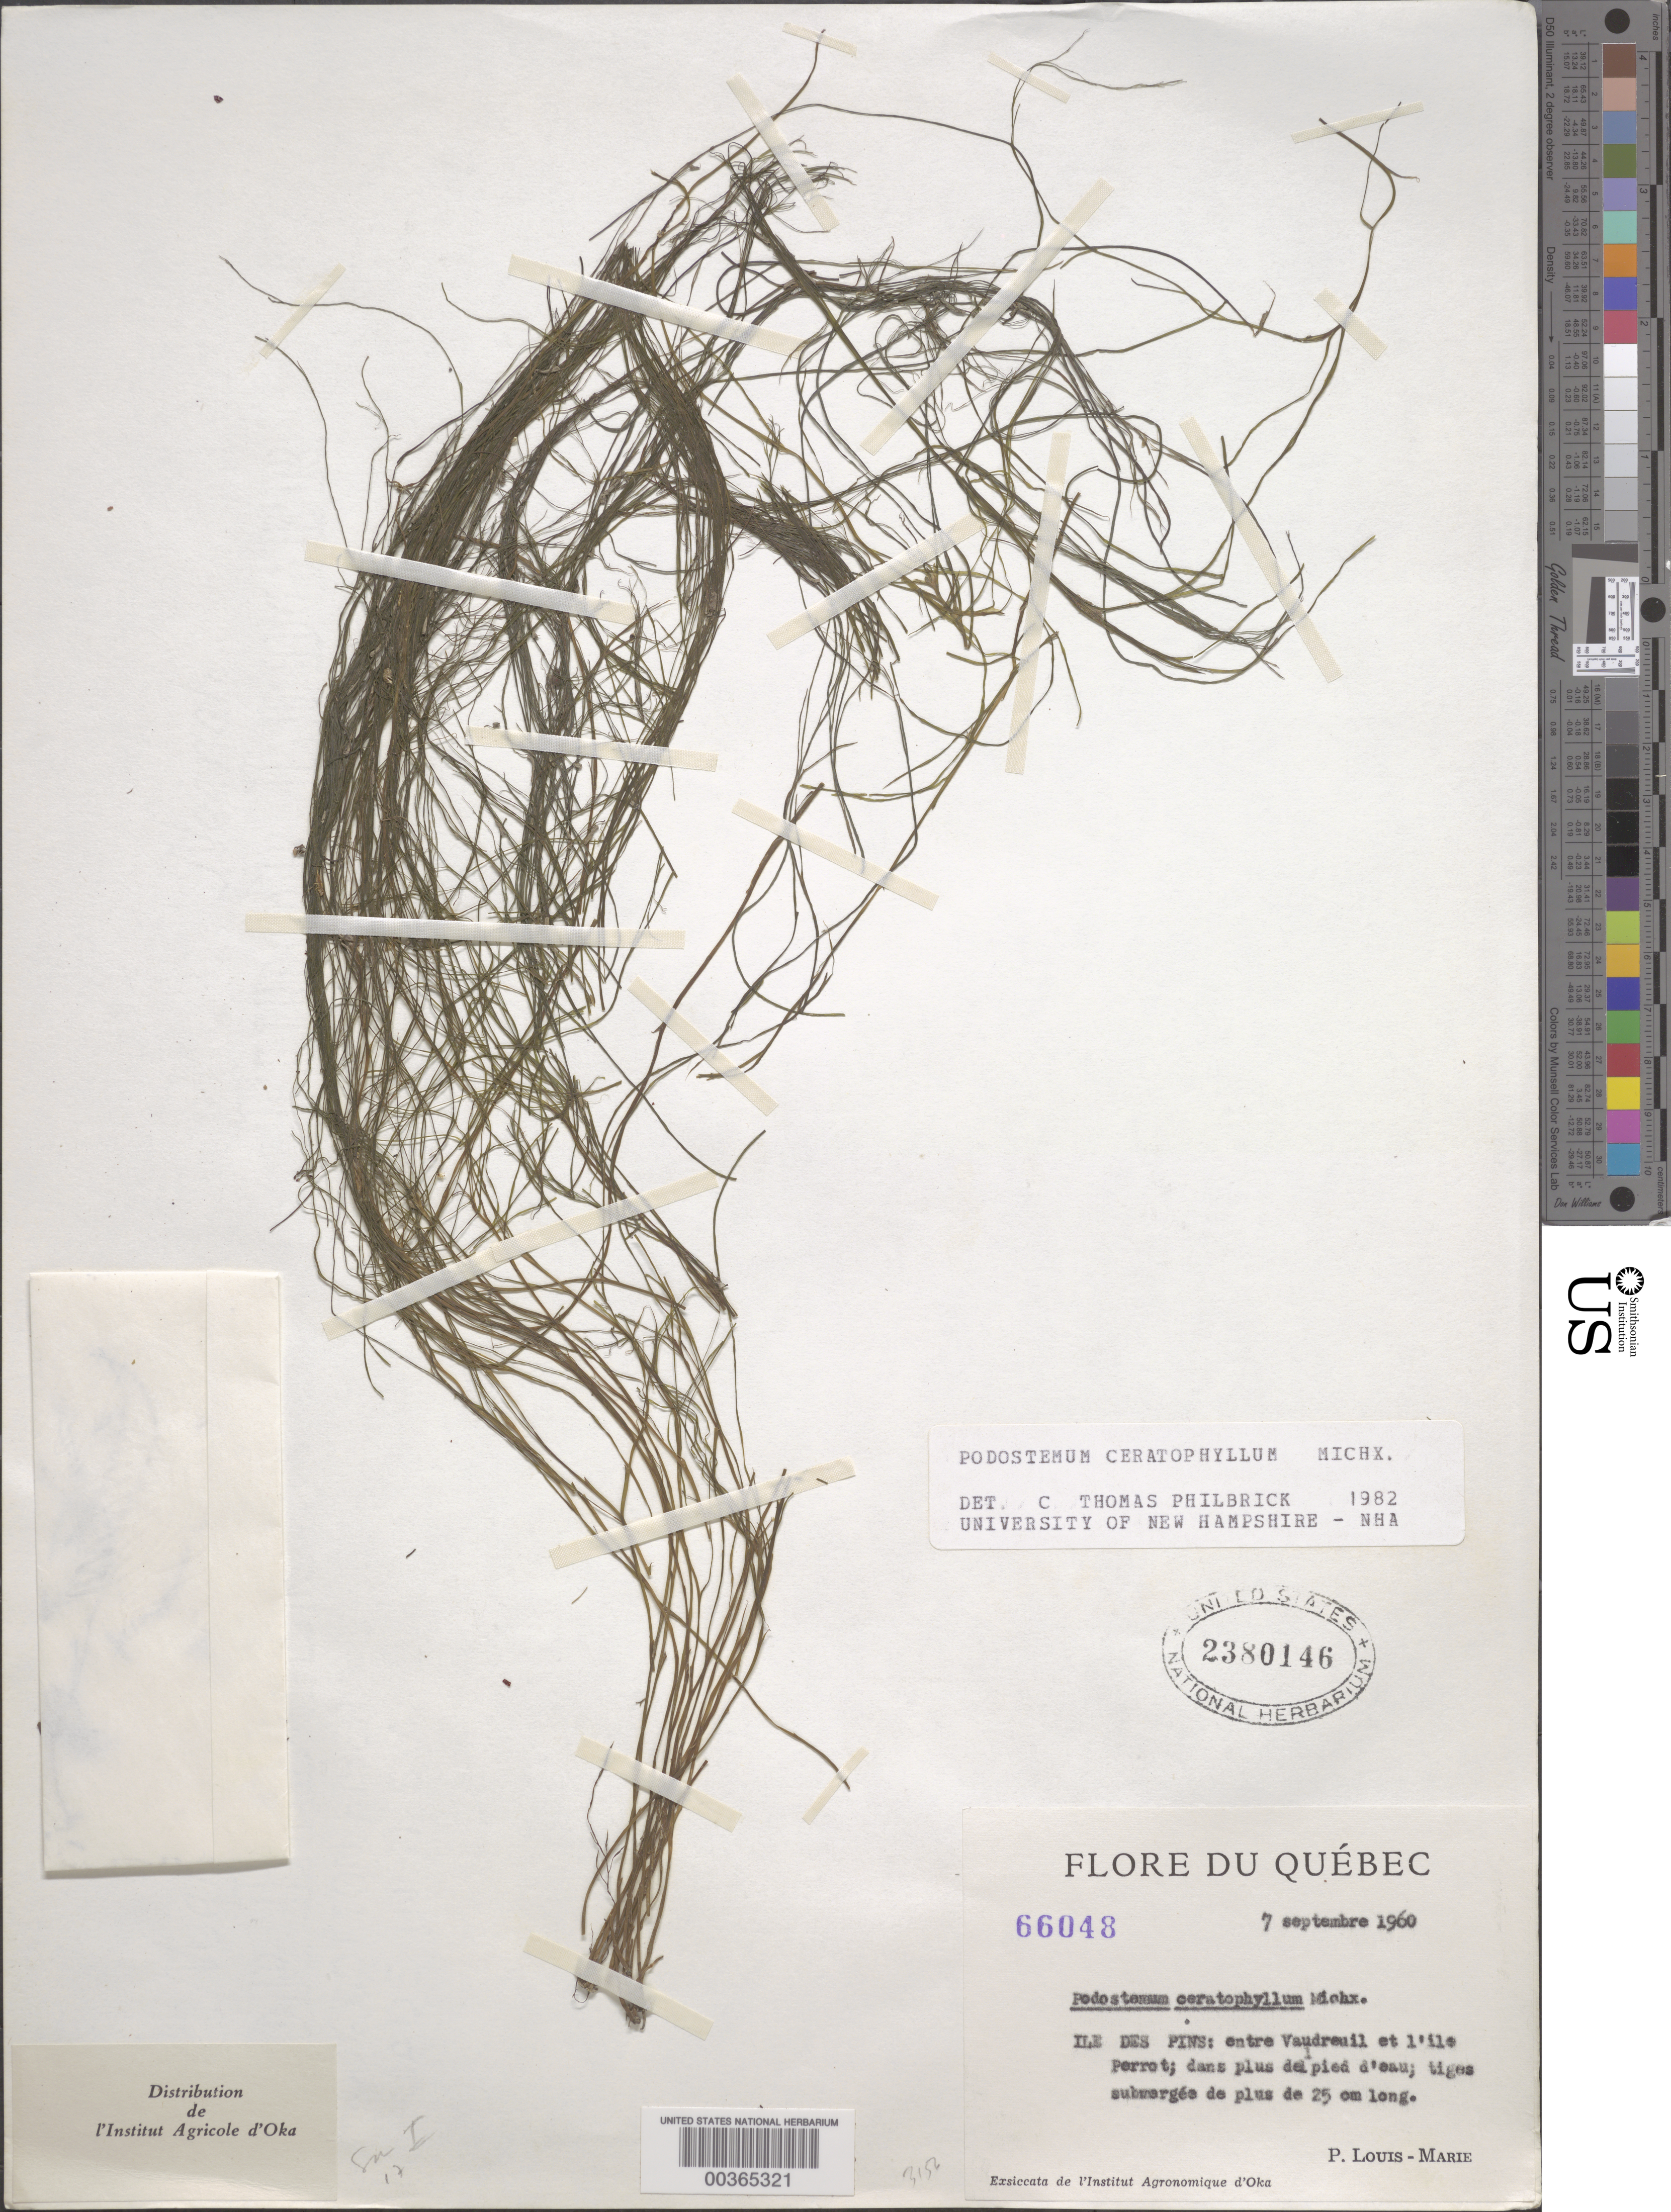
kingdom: Plantae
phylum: Tracheophyta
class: Magnoliopsida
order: Malpighiales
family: Podostemaceae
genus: Podostemum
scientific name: Podostemum ceratophylllum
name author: Michx.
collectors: L.-M. LaLonde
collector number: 66048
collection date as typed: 07 Sep 1960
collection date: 1960-09-07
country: Canada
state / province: Quebec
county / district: Vaudreuil-soulanges ?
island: Ile des Pins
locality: Ile des pins between vaudreuil and l'ile perret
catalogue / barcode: US 2380146